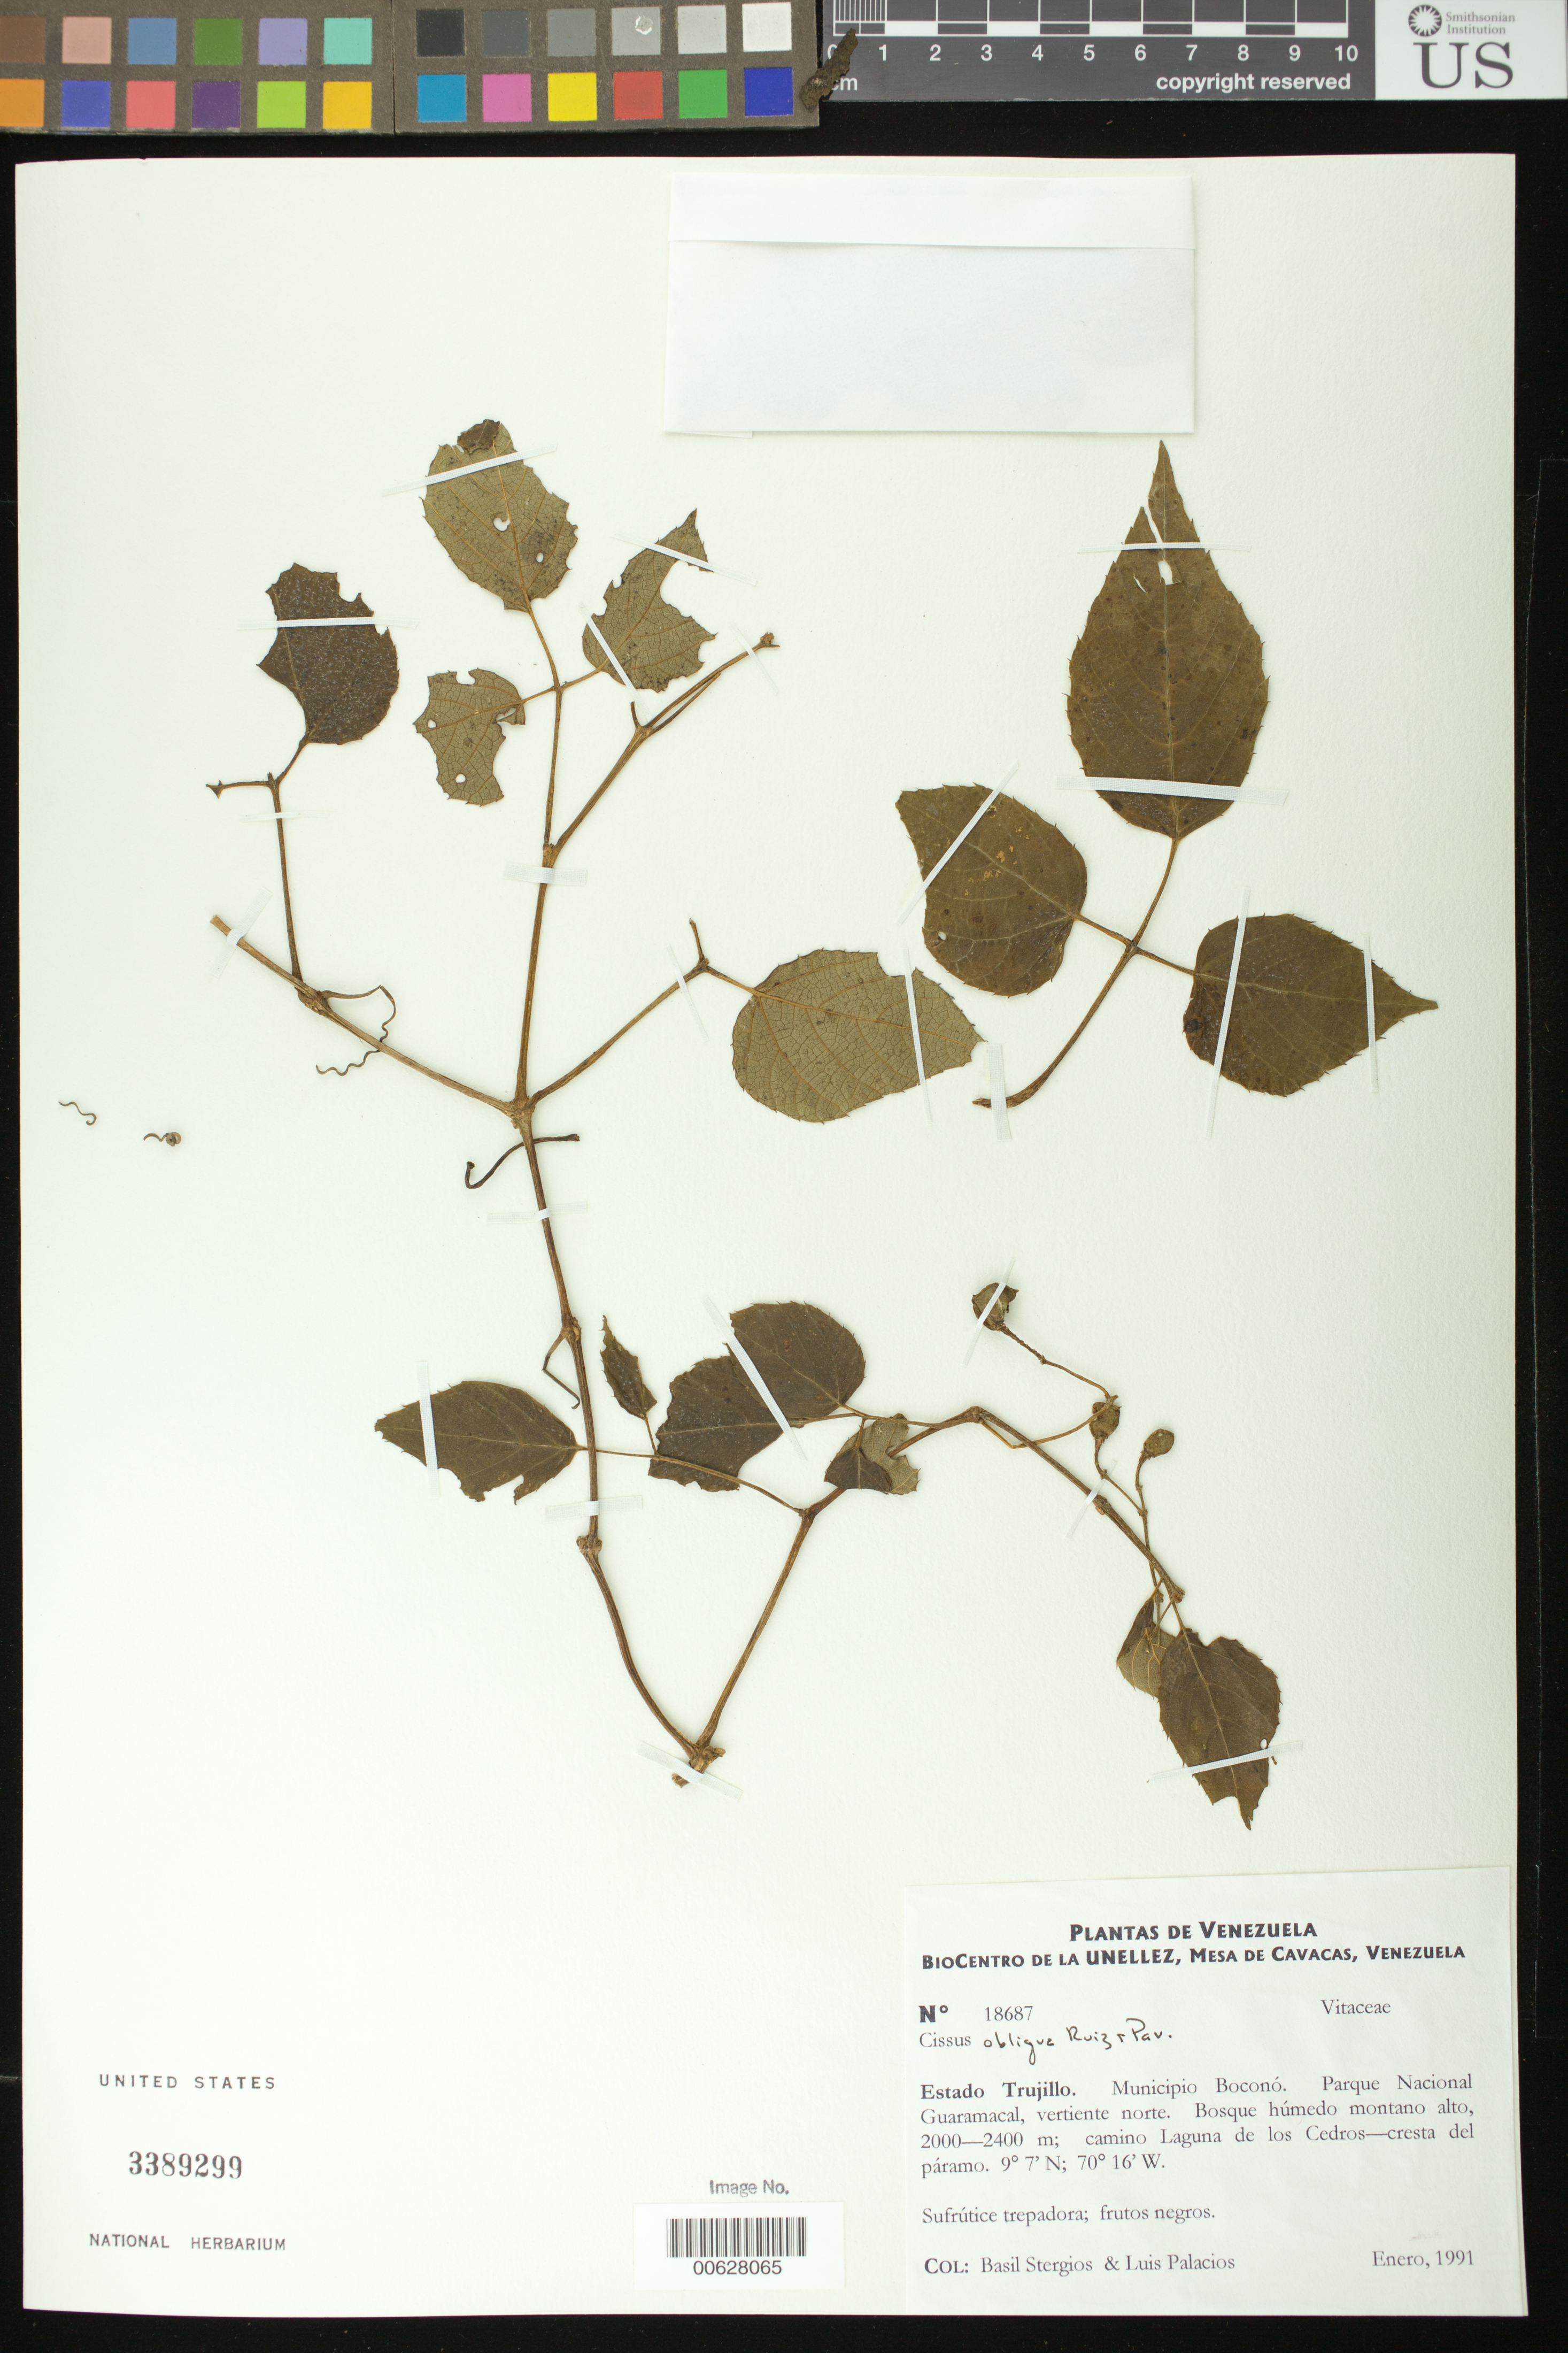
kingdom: Plantae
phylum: Tracheophyta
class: Magnoliopsida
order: Vitales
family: Vitaceae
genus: Cissus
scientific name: Cissus obliqua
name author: Ruiz & Pav.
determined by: Dorr, L. J., (BOT), Smithsonian Institution - National Museum of Natural History (UNITED STATES)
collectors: B. G. Stergios & L. Palacios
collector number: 18687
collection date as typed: Jan 1991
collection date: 1991-01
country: Venezuela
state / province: Trujillo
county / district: Boconó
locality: Parque Nacional Guaramacal, vertiente N, camino laguna de los Cedros-cresta del páramo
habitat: Bosque húmedo montano alto.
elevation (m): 2000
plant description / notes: PORT, US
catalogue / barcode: US 3389299